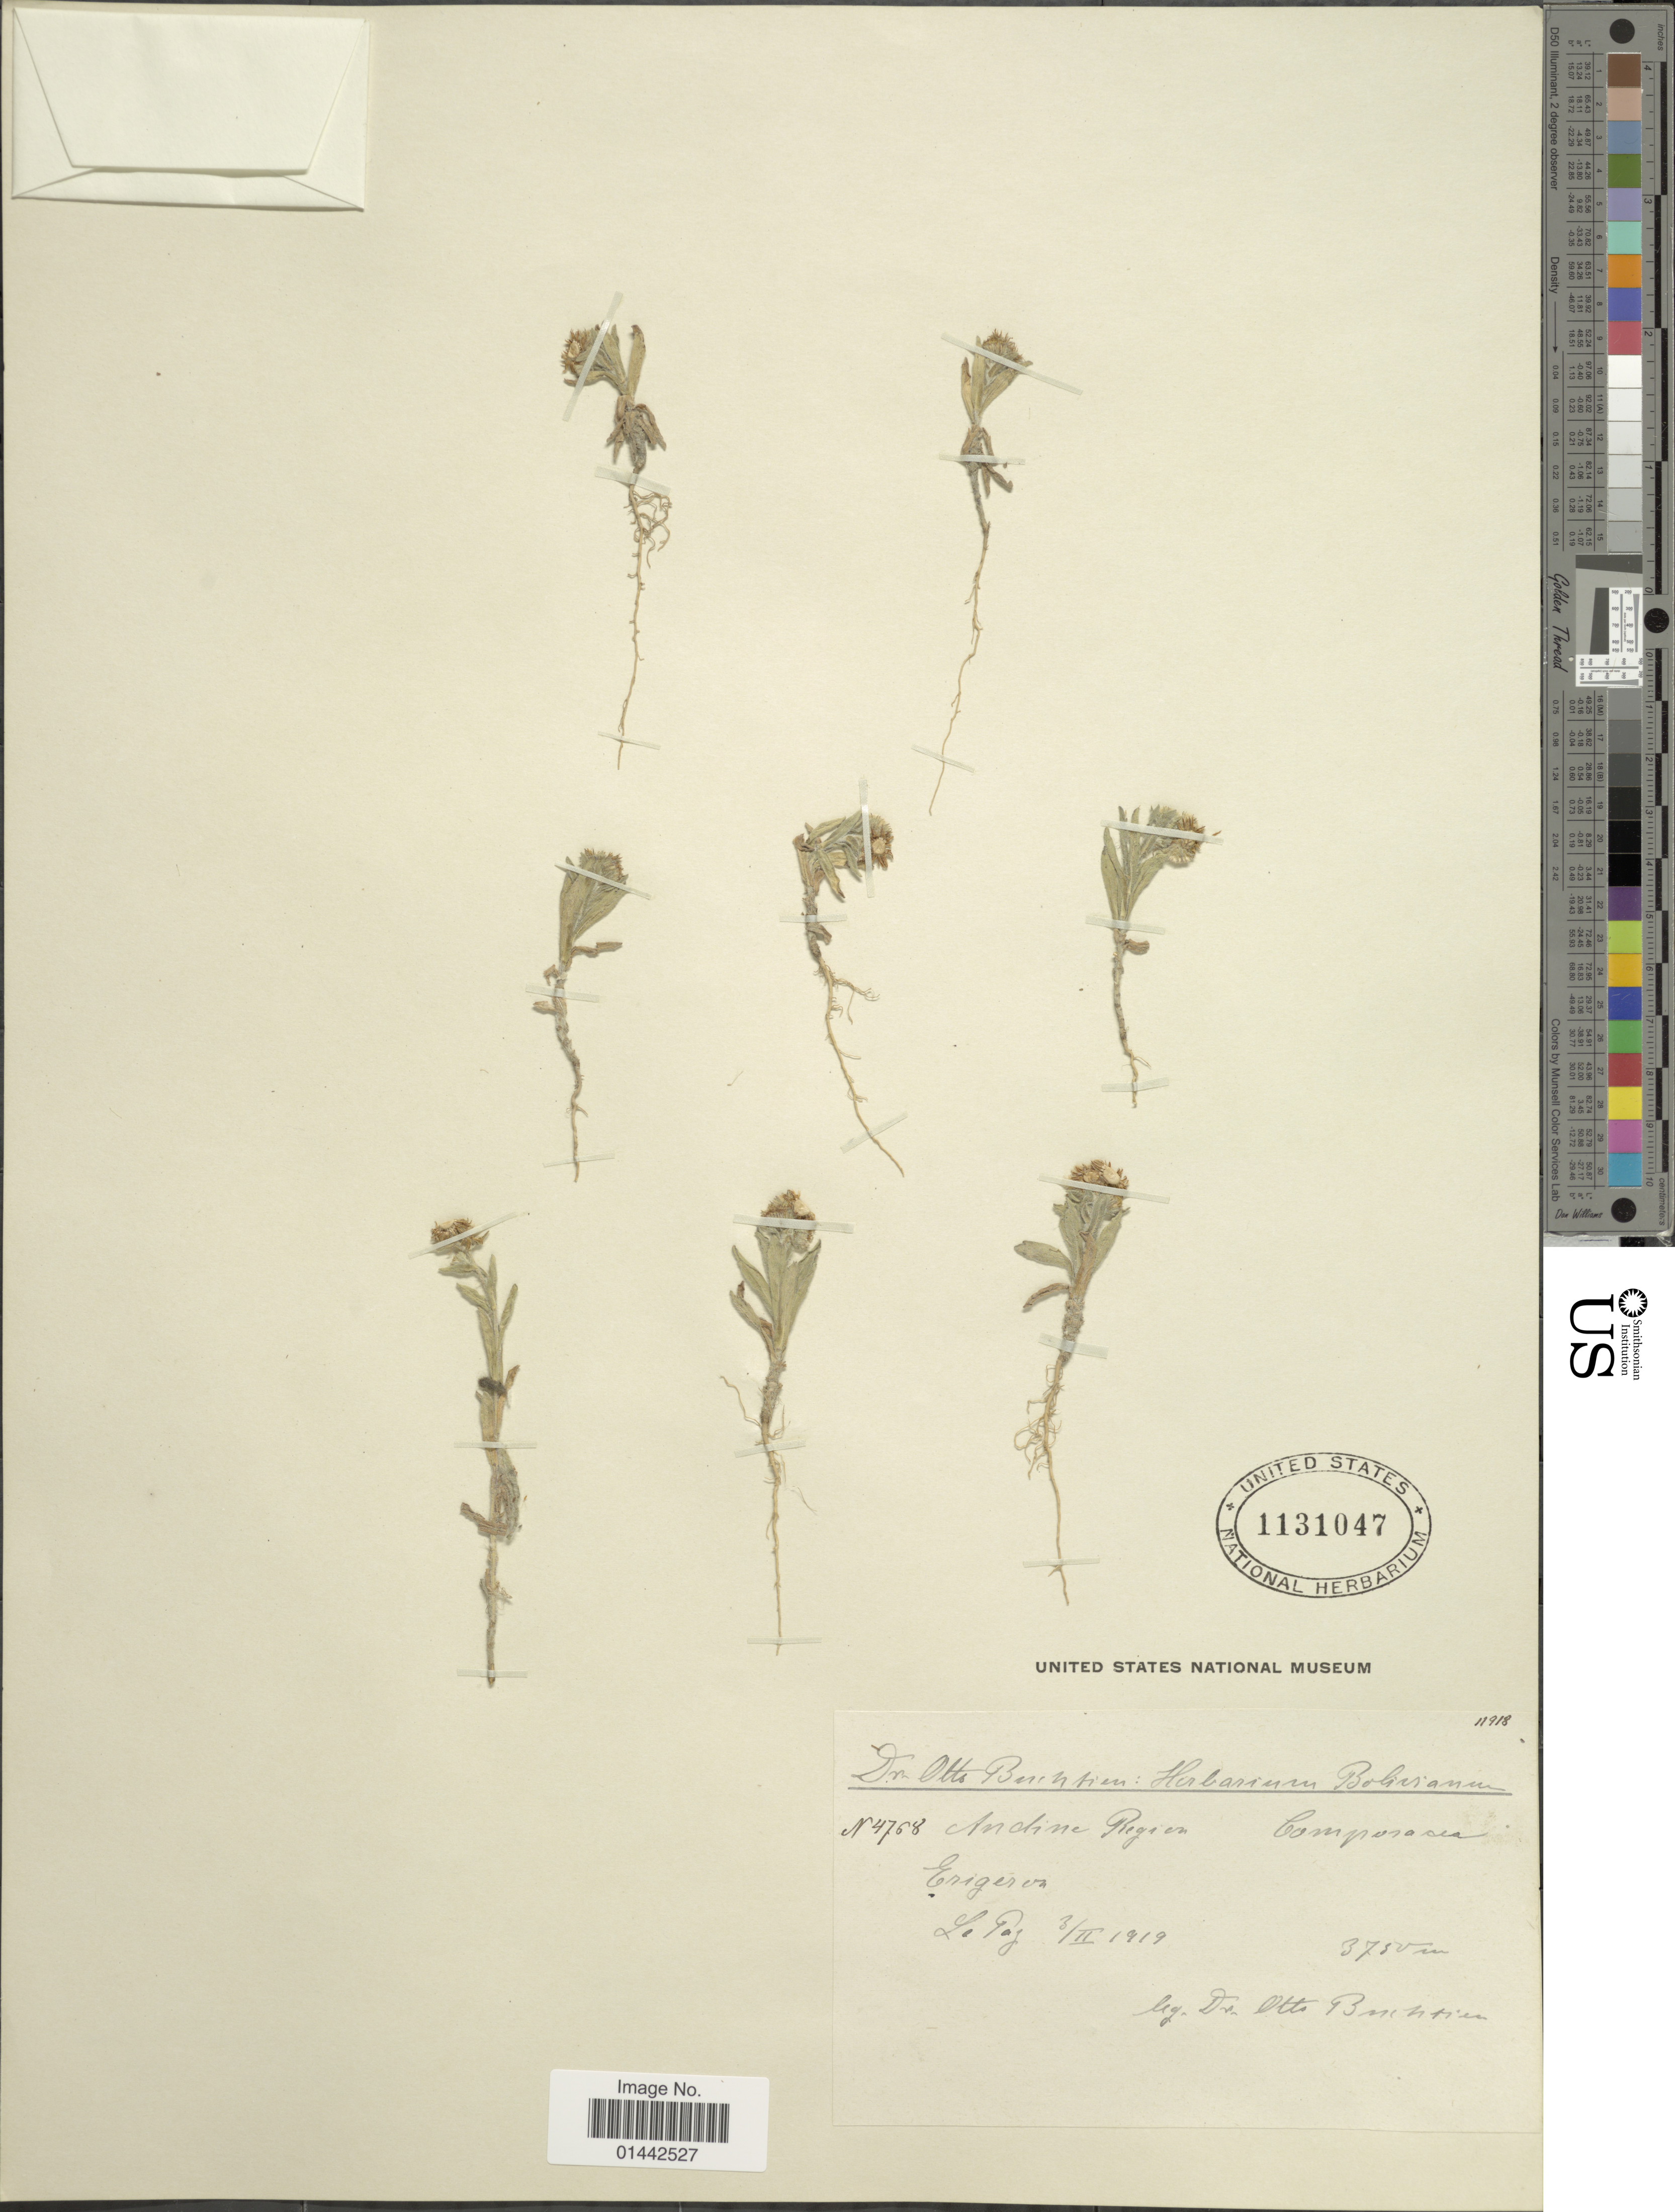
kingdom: Plantae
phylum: Tracheophyta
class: Magnoliopsida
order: Asterales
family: Asteraceae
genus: Erigeron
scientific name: Erigeron sp.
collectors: O. Buchtien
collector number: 4768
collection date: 1919-02-03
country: Bolivia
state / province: La Paz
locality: Andine region.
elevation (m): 3750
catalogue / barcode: US 1131047